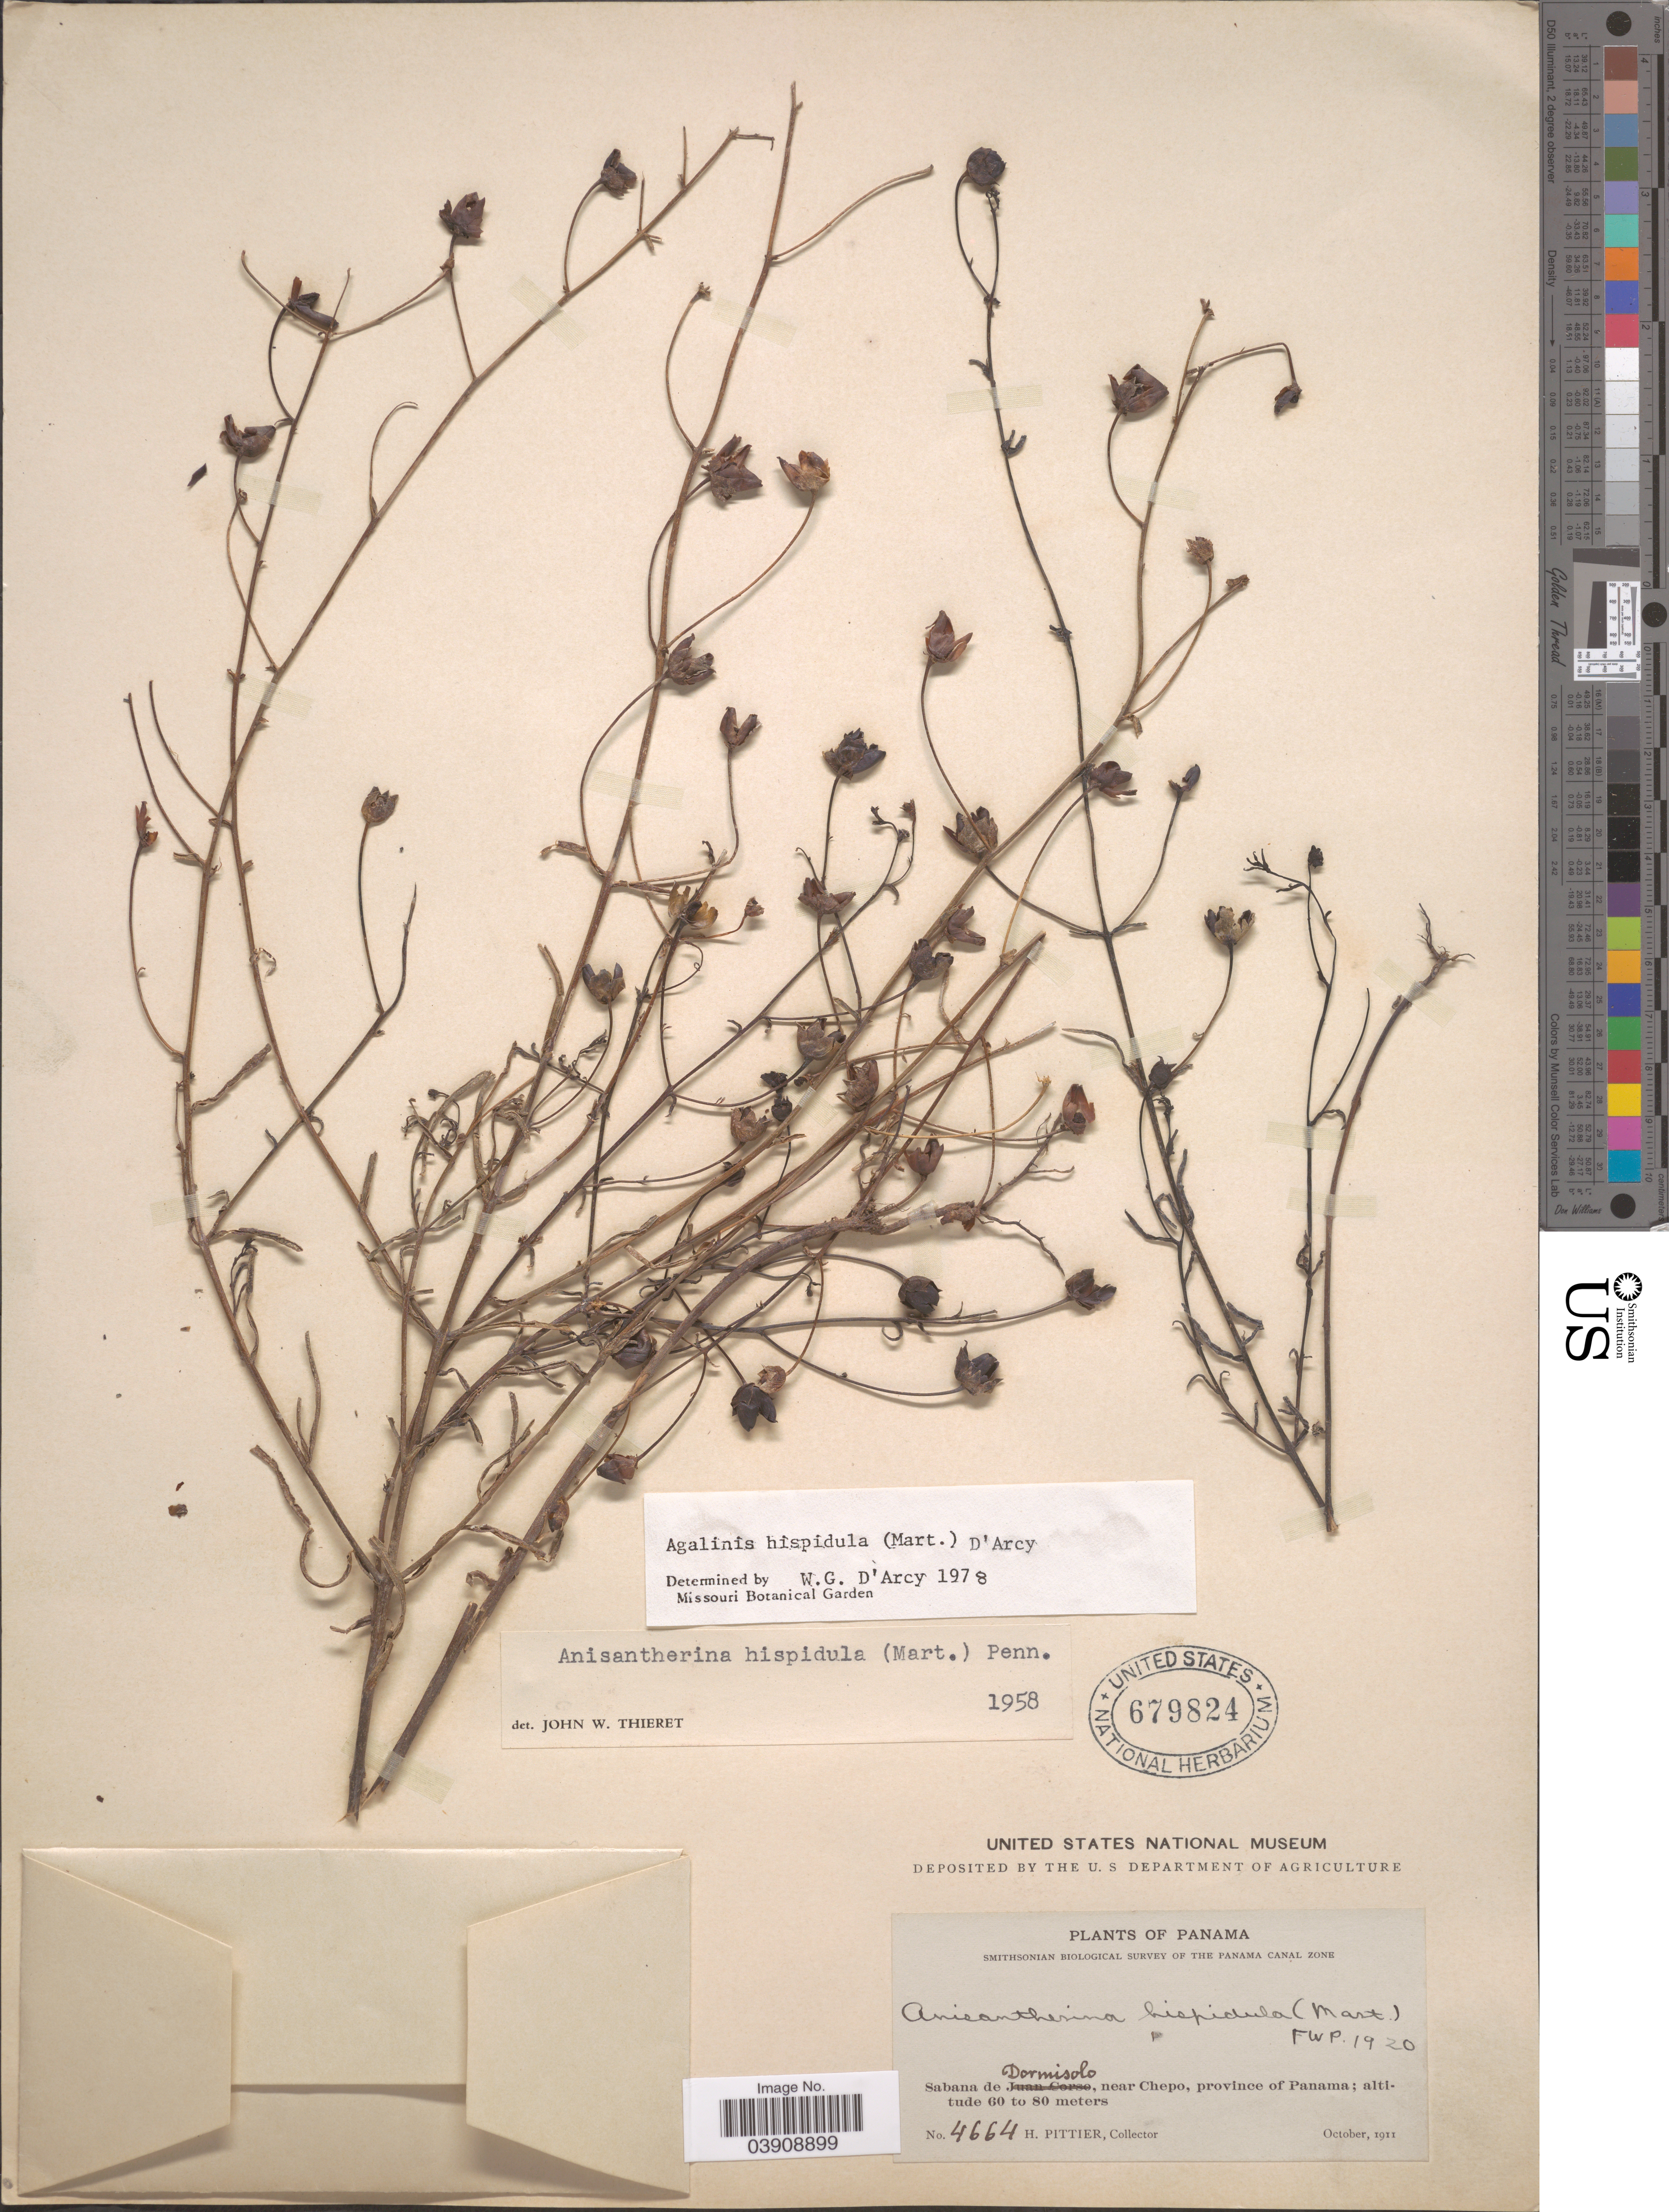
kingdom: Plantae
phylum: Tracheophyta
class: Magnoliopsida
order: Lamiales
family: Orobanchaceae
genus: Agalinis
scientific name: Agalinis hispidula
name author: (Mart.) D'Arcy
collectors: H. F. Pittier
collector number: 4664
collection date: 1911-10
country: Panama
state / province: Panamá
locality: Sabana de Dormisolo, near Chepo.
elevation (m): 60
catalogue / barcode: US 679824